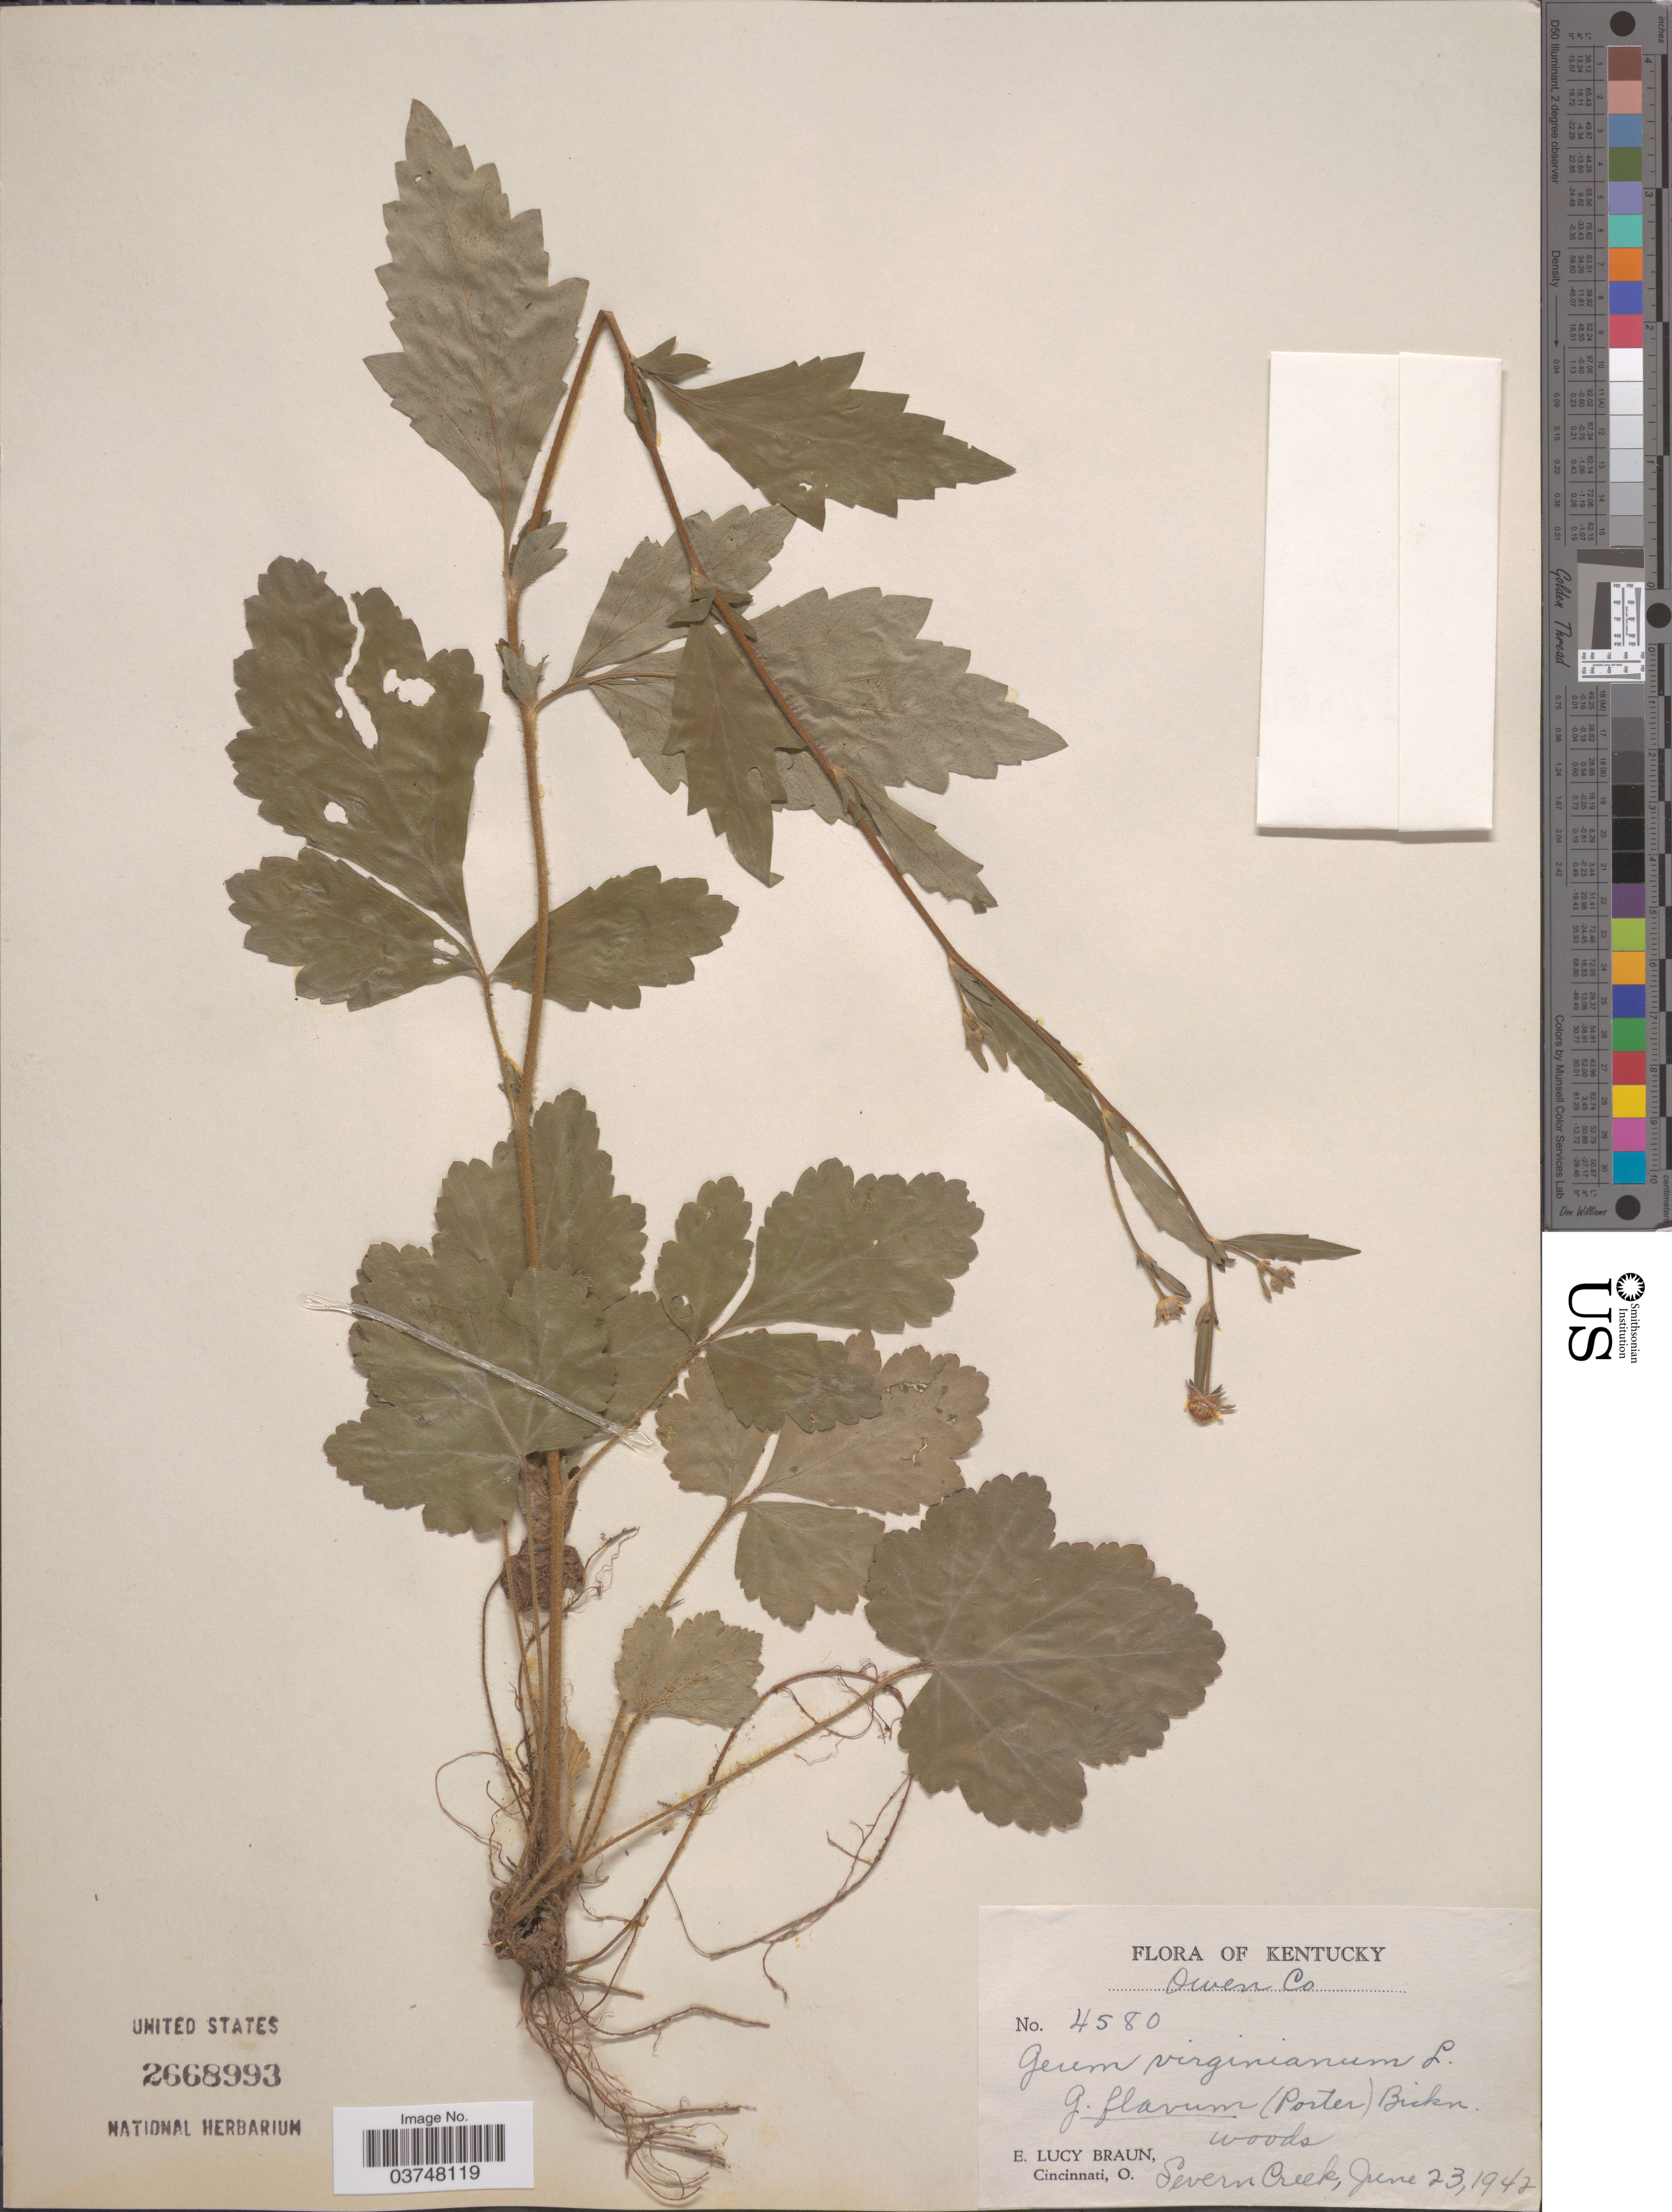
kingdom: Plantae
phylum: Tracheophyta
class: Magnoliopsida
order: Rosales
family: Rosaceae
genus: Geum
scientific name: Geum virginianum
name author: L.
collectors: E. L. Braun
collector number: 4580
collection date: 1942-06-23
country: United States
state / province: Kentucky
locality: Owen Co. Woods. Severn Creek.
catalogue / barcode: US 2668993